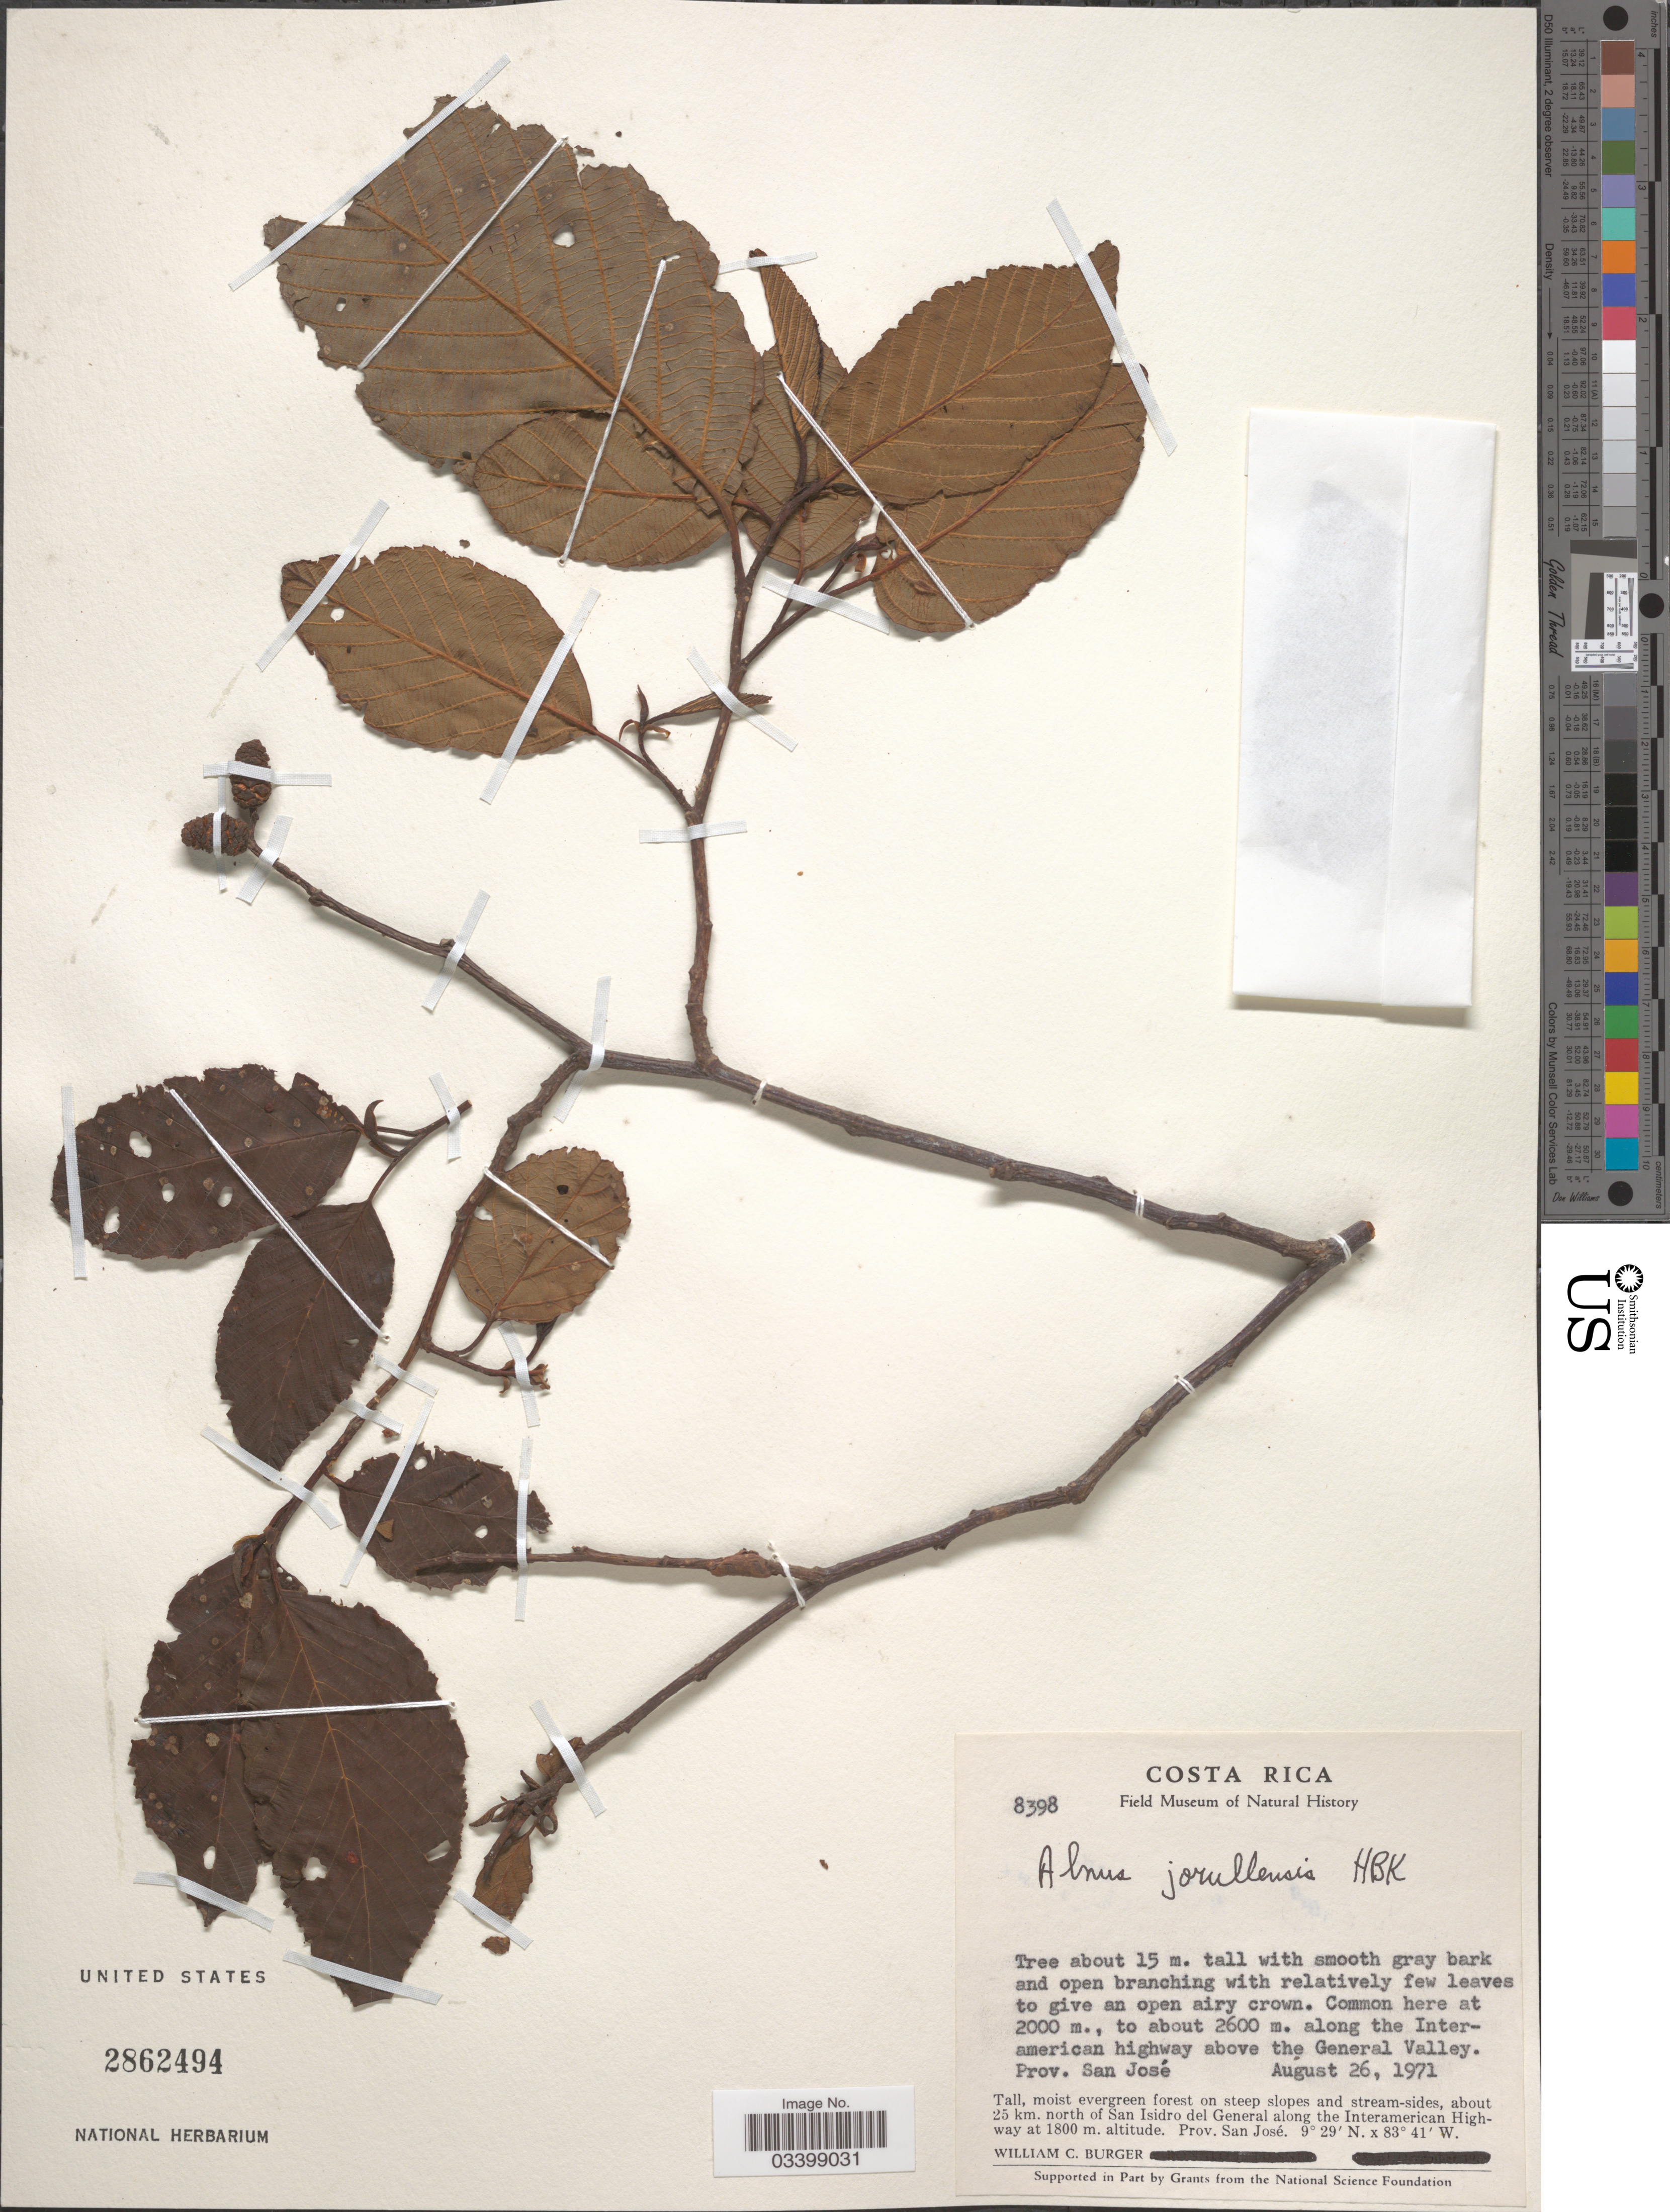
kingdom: Plantae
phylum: Tracheophyta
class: Magnoliopsida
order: Fagales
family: Betulaceae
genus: Alnus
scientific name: Alnus jorullensis subsp. lutea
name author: Furlow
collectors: W. Burger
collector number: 8398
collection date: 1971-08-26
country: Costa Rica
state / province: San José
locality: At 2000 m., to about 2600 m. along the Interamerican highway above the General Valley. Prov. San José, about 25 km. north of San Isidro del General along the Interamerican Highway.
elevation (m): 1800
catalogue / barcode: US 2862494